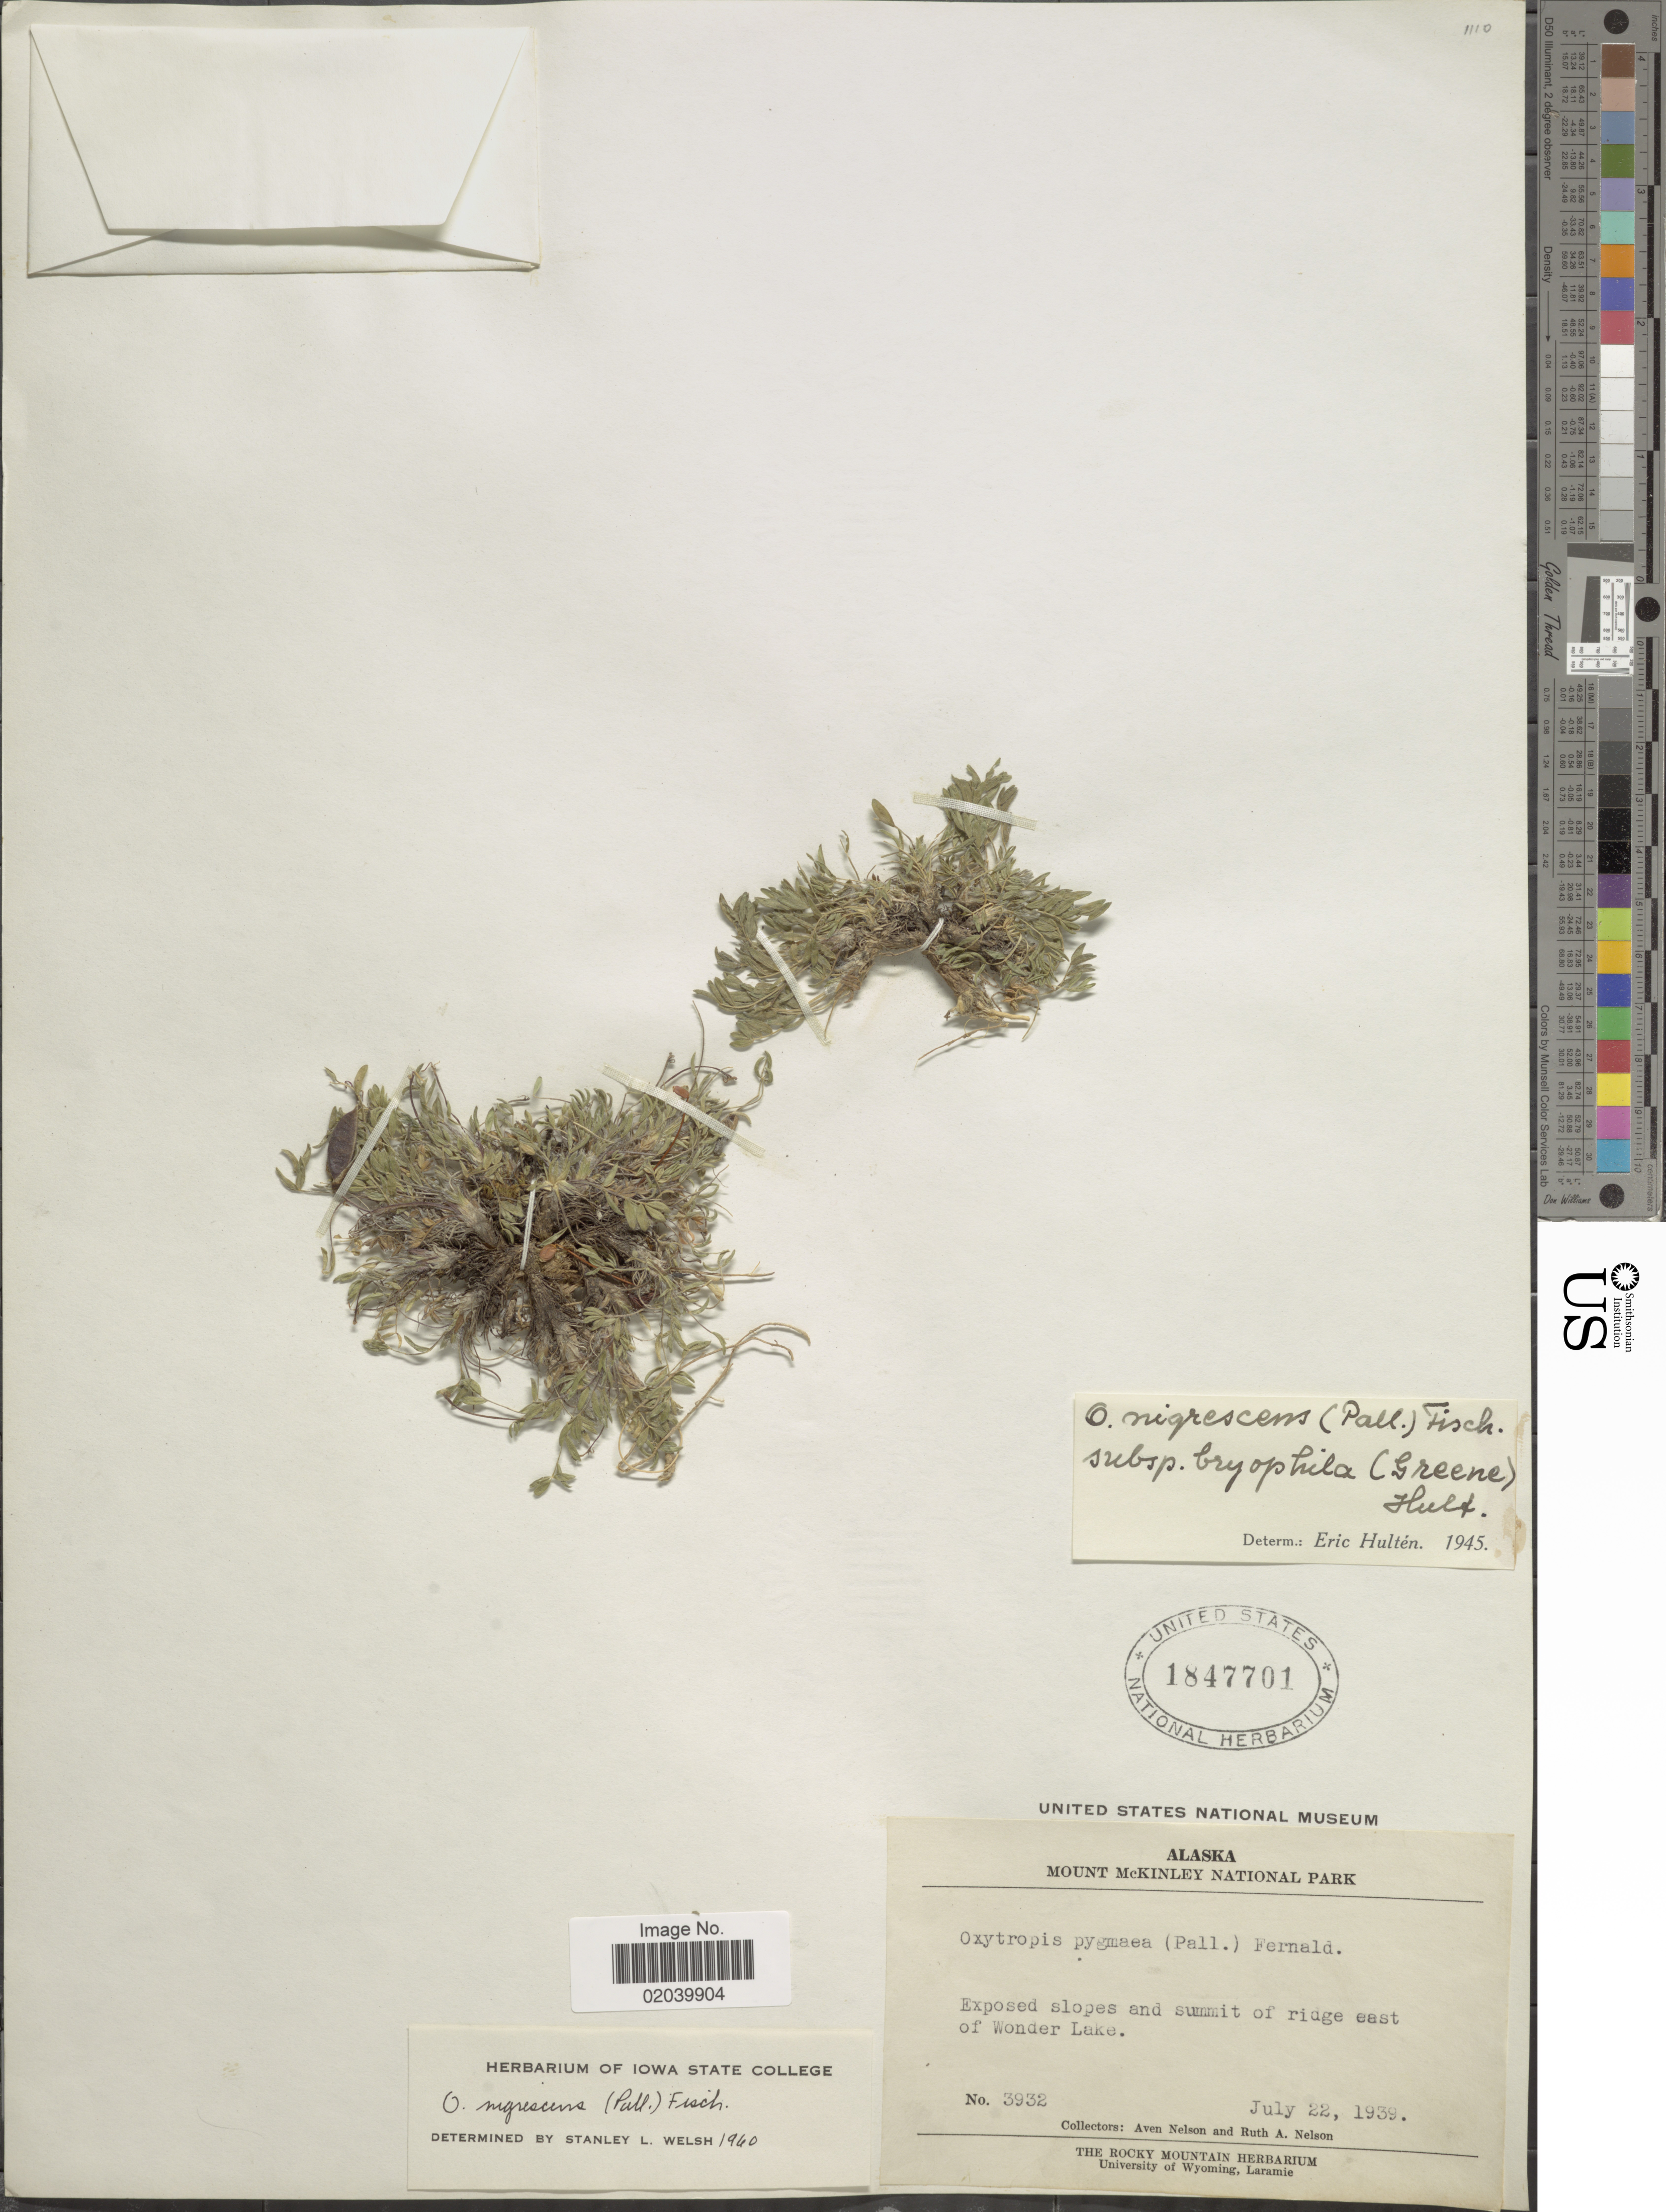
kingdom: Plantae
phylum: Tracheophyta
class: Magnoliopsida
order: Fabales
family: Fabaceae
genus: Oxytropis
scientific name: Oxytropis nigrescens subsp. bryophila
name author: (Greene) Hultén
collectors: A. Nelson & R. A. Nelson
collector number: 3932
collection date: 1939-07-22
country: United States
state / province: Alaska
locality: Exposed slopes and summit of ridge east of Wonder Lake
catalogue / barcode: US 1847701